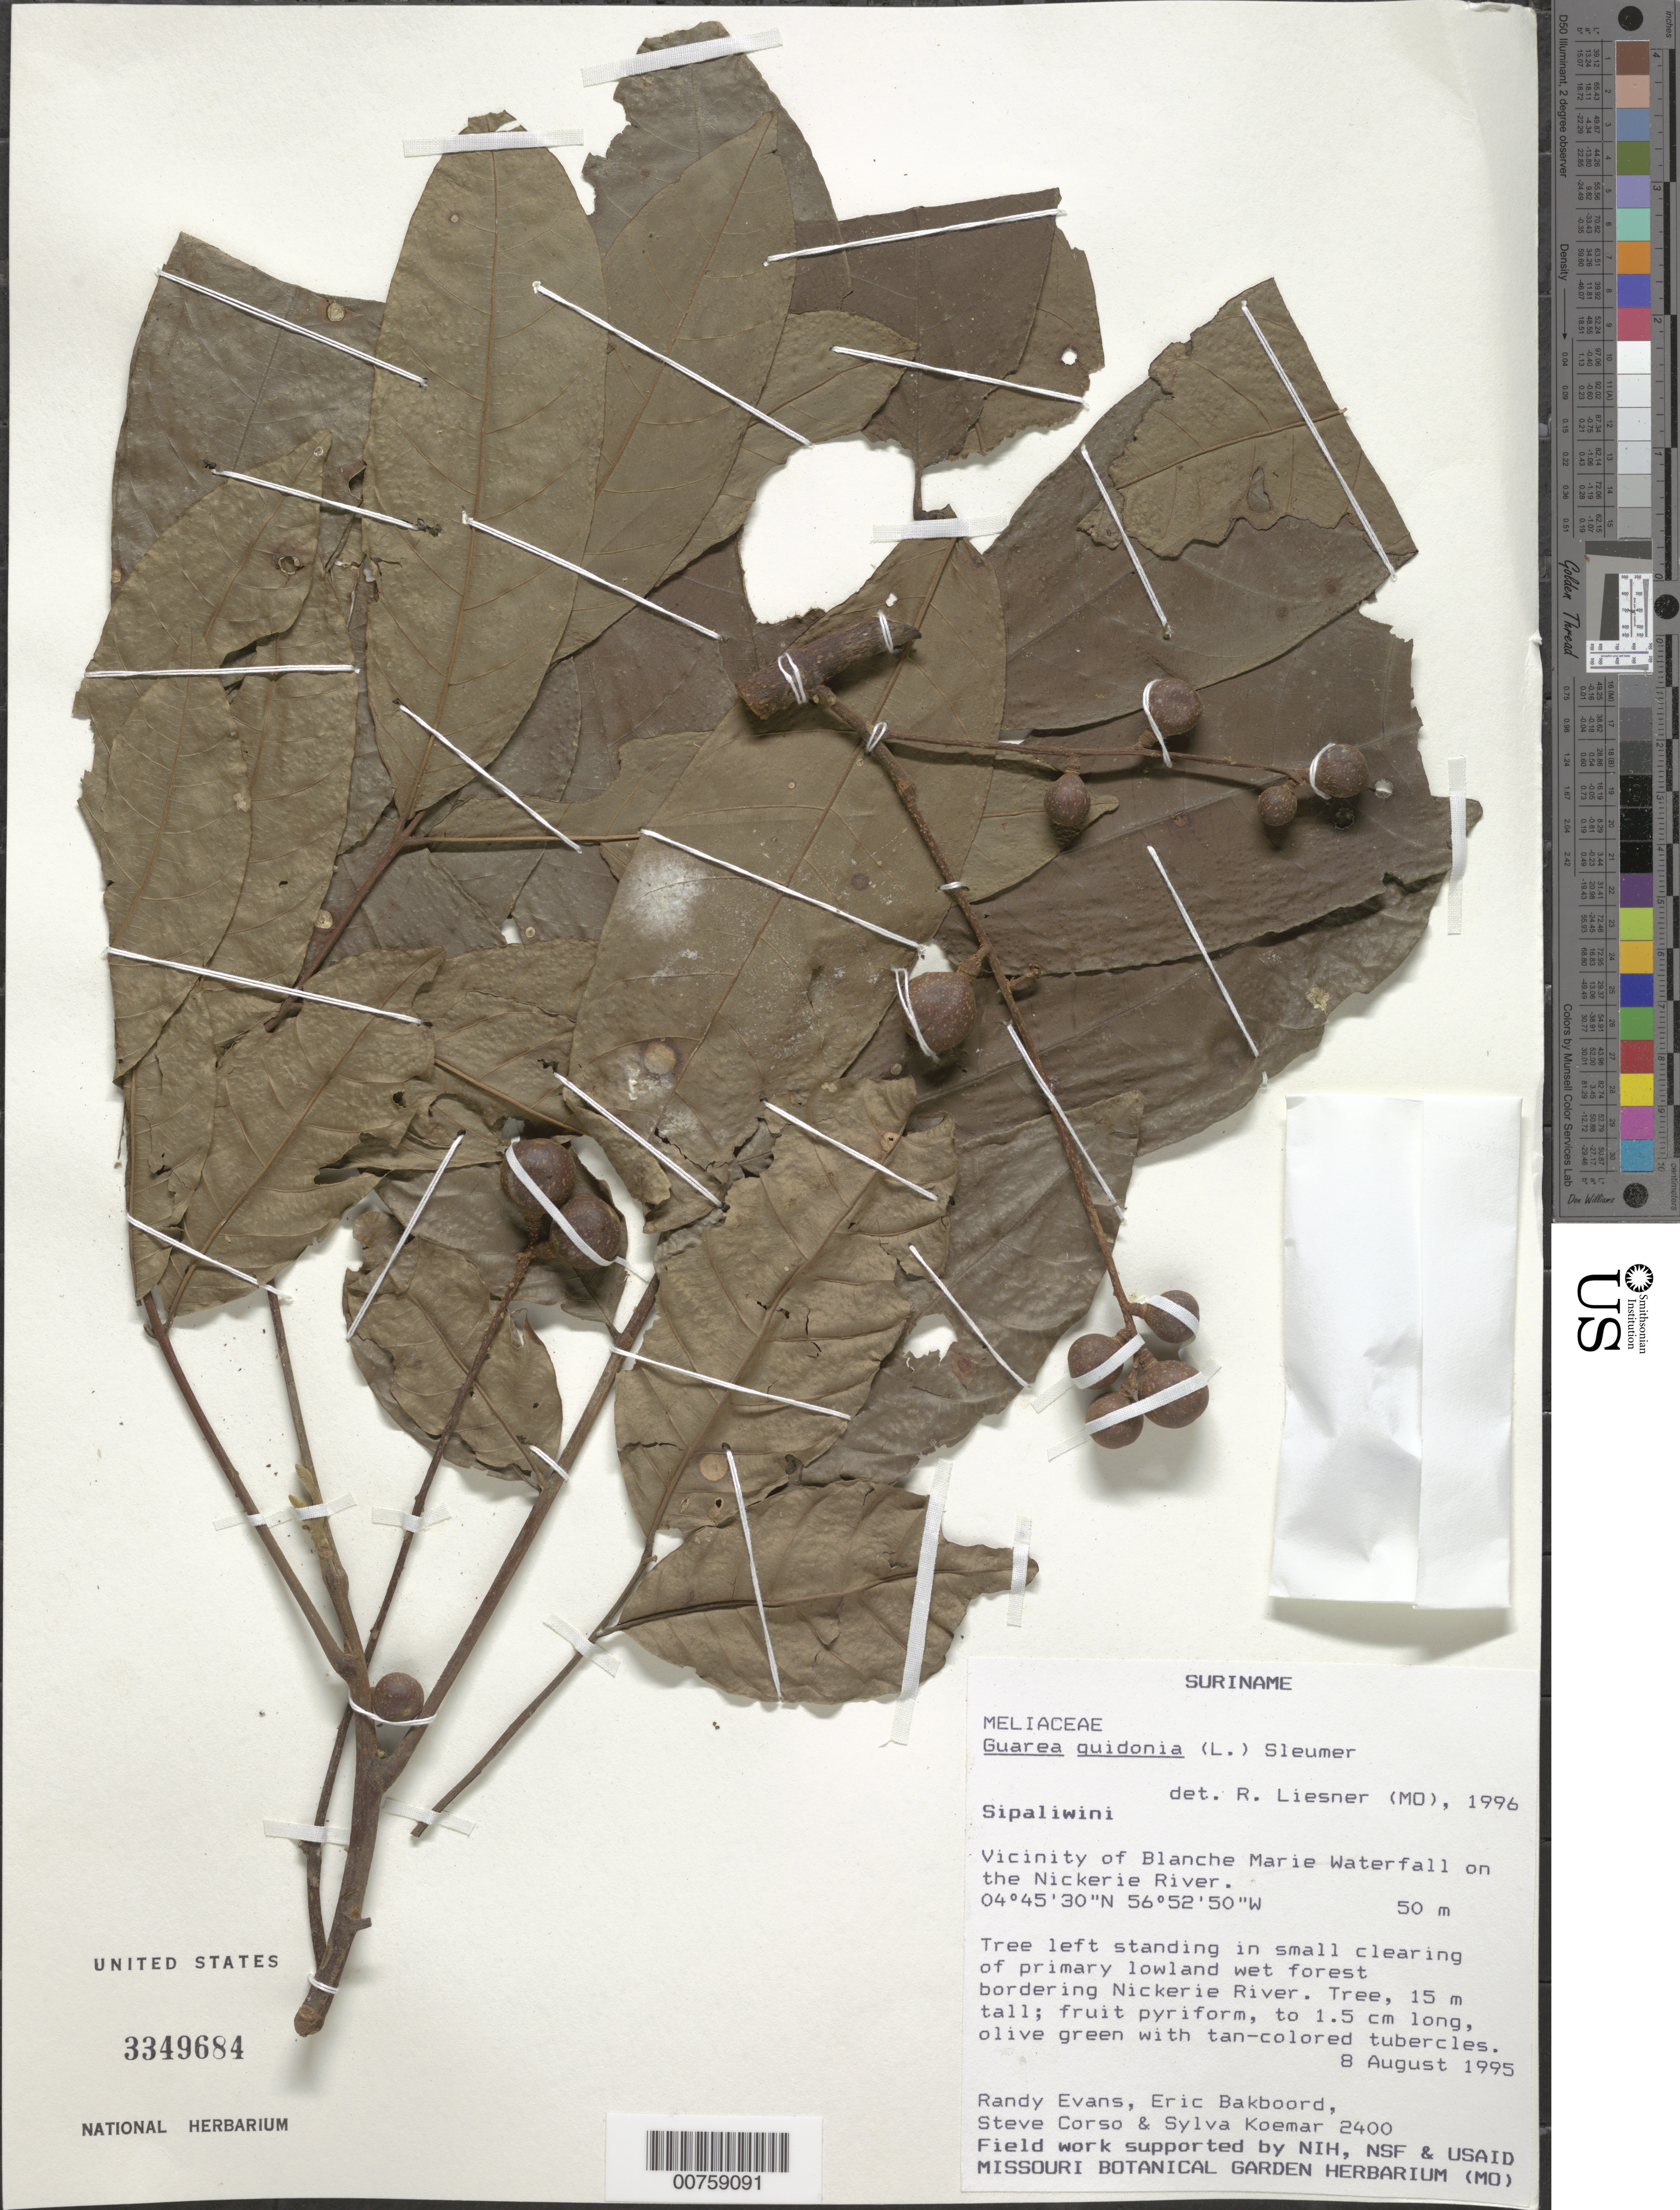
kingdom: Plantae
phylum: Tracheophyta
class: Magnoliopsida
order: Sapindales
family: Meliaceae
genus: Guarea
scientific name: Guarea guidonia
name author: (L.) Sleumer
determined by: Liesner, R. L.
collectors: R. Evans, E. Bakboord, S. Corso & S. Koemar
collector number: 2400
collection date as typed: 8-Aug-95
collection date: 1995-08-08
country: Suriname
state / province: Sipaliwini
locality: Blanche Marie Waterfall, vic., on Nickerie R.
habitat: Small clearing of primary lowland wet forest along river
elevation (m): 50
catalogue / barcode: US 3349684